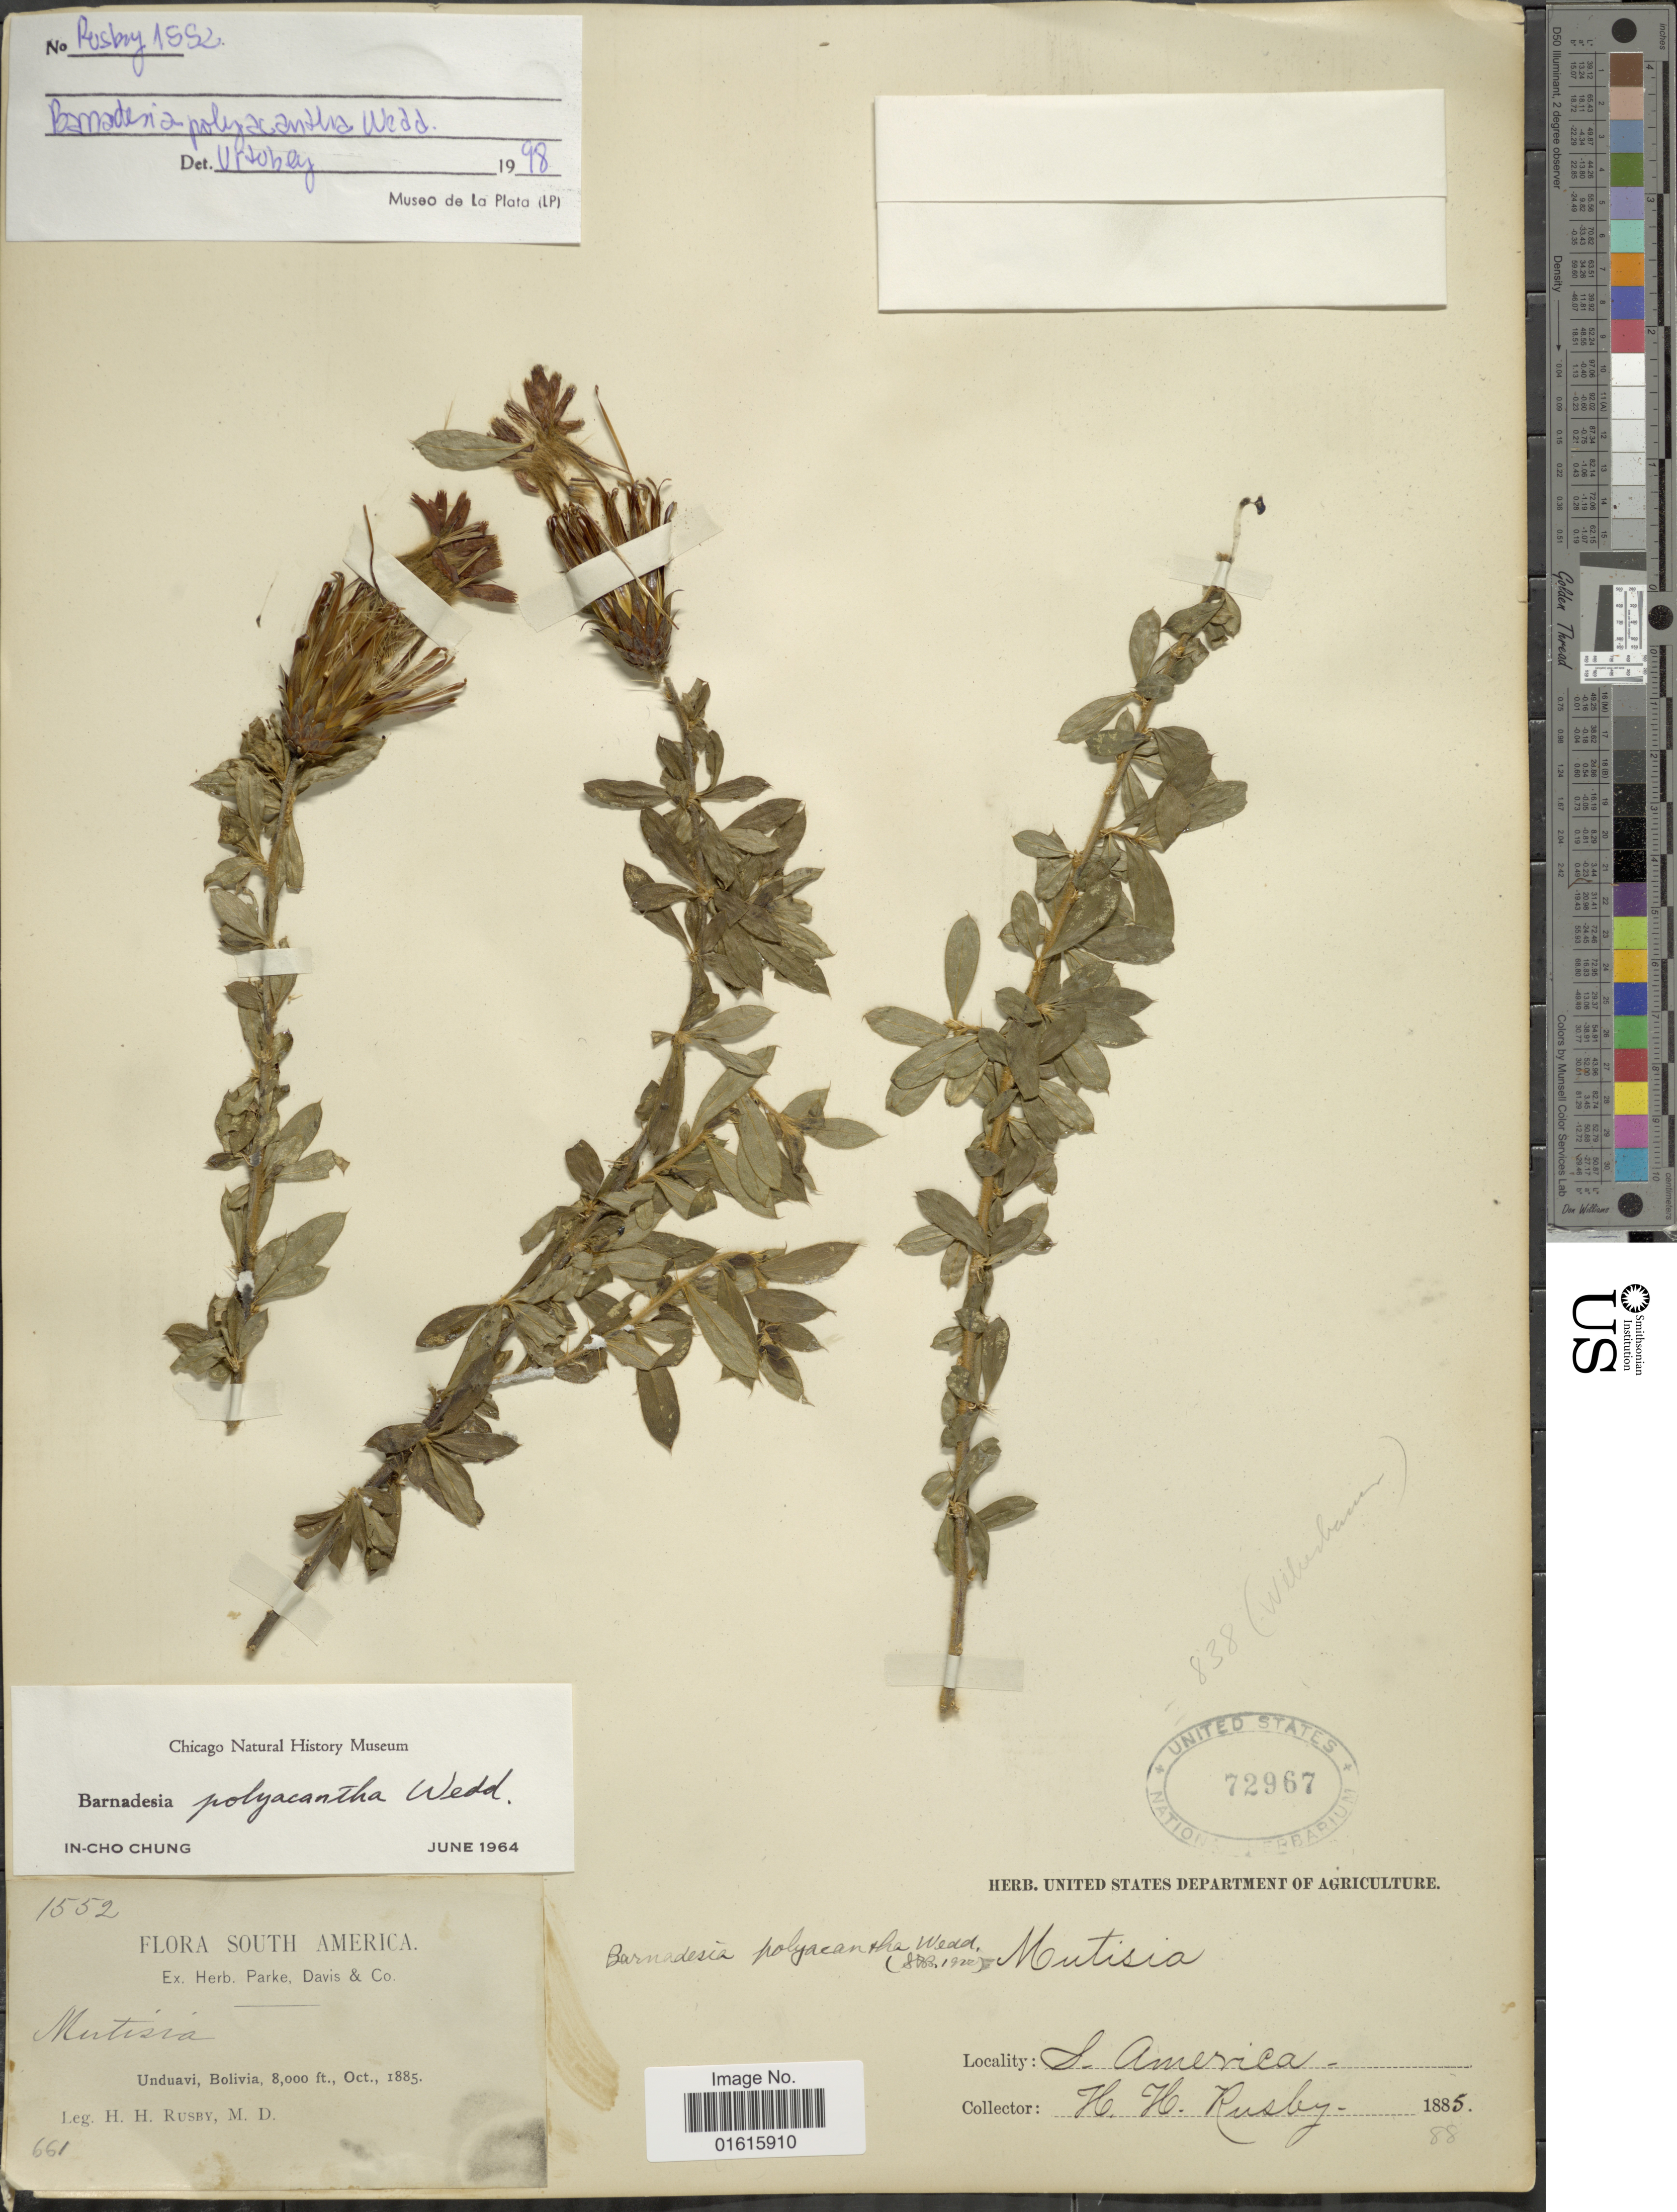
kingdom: Plantae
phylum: Tracheophyta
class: Magnoliopsida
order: Asterales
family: Asteraceae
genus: Barnadesia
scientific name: Barnadesia polyacantha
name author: Wedd.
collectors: H. H. Rusby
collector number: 1552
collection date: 1885-10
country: Bolivia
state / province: La Paz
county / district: Nor Yungas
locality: Unduavi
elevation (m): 2438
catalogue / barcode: US 72967